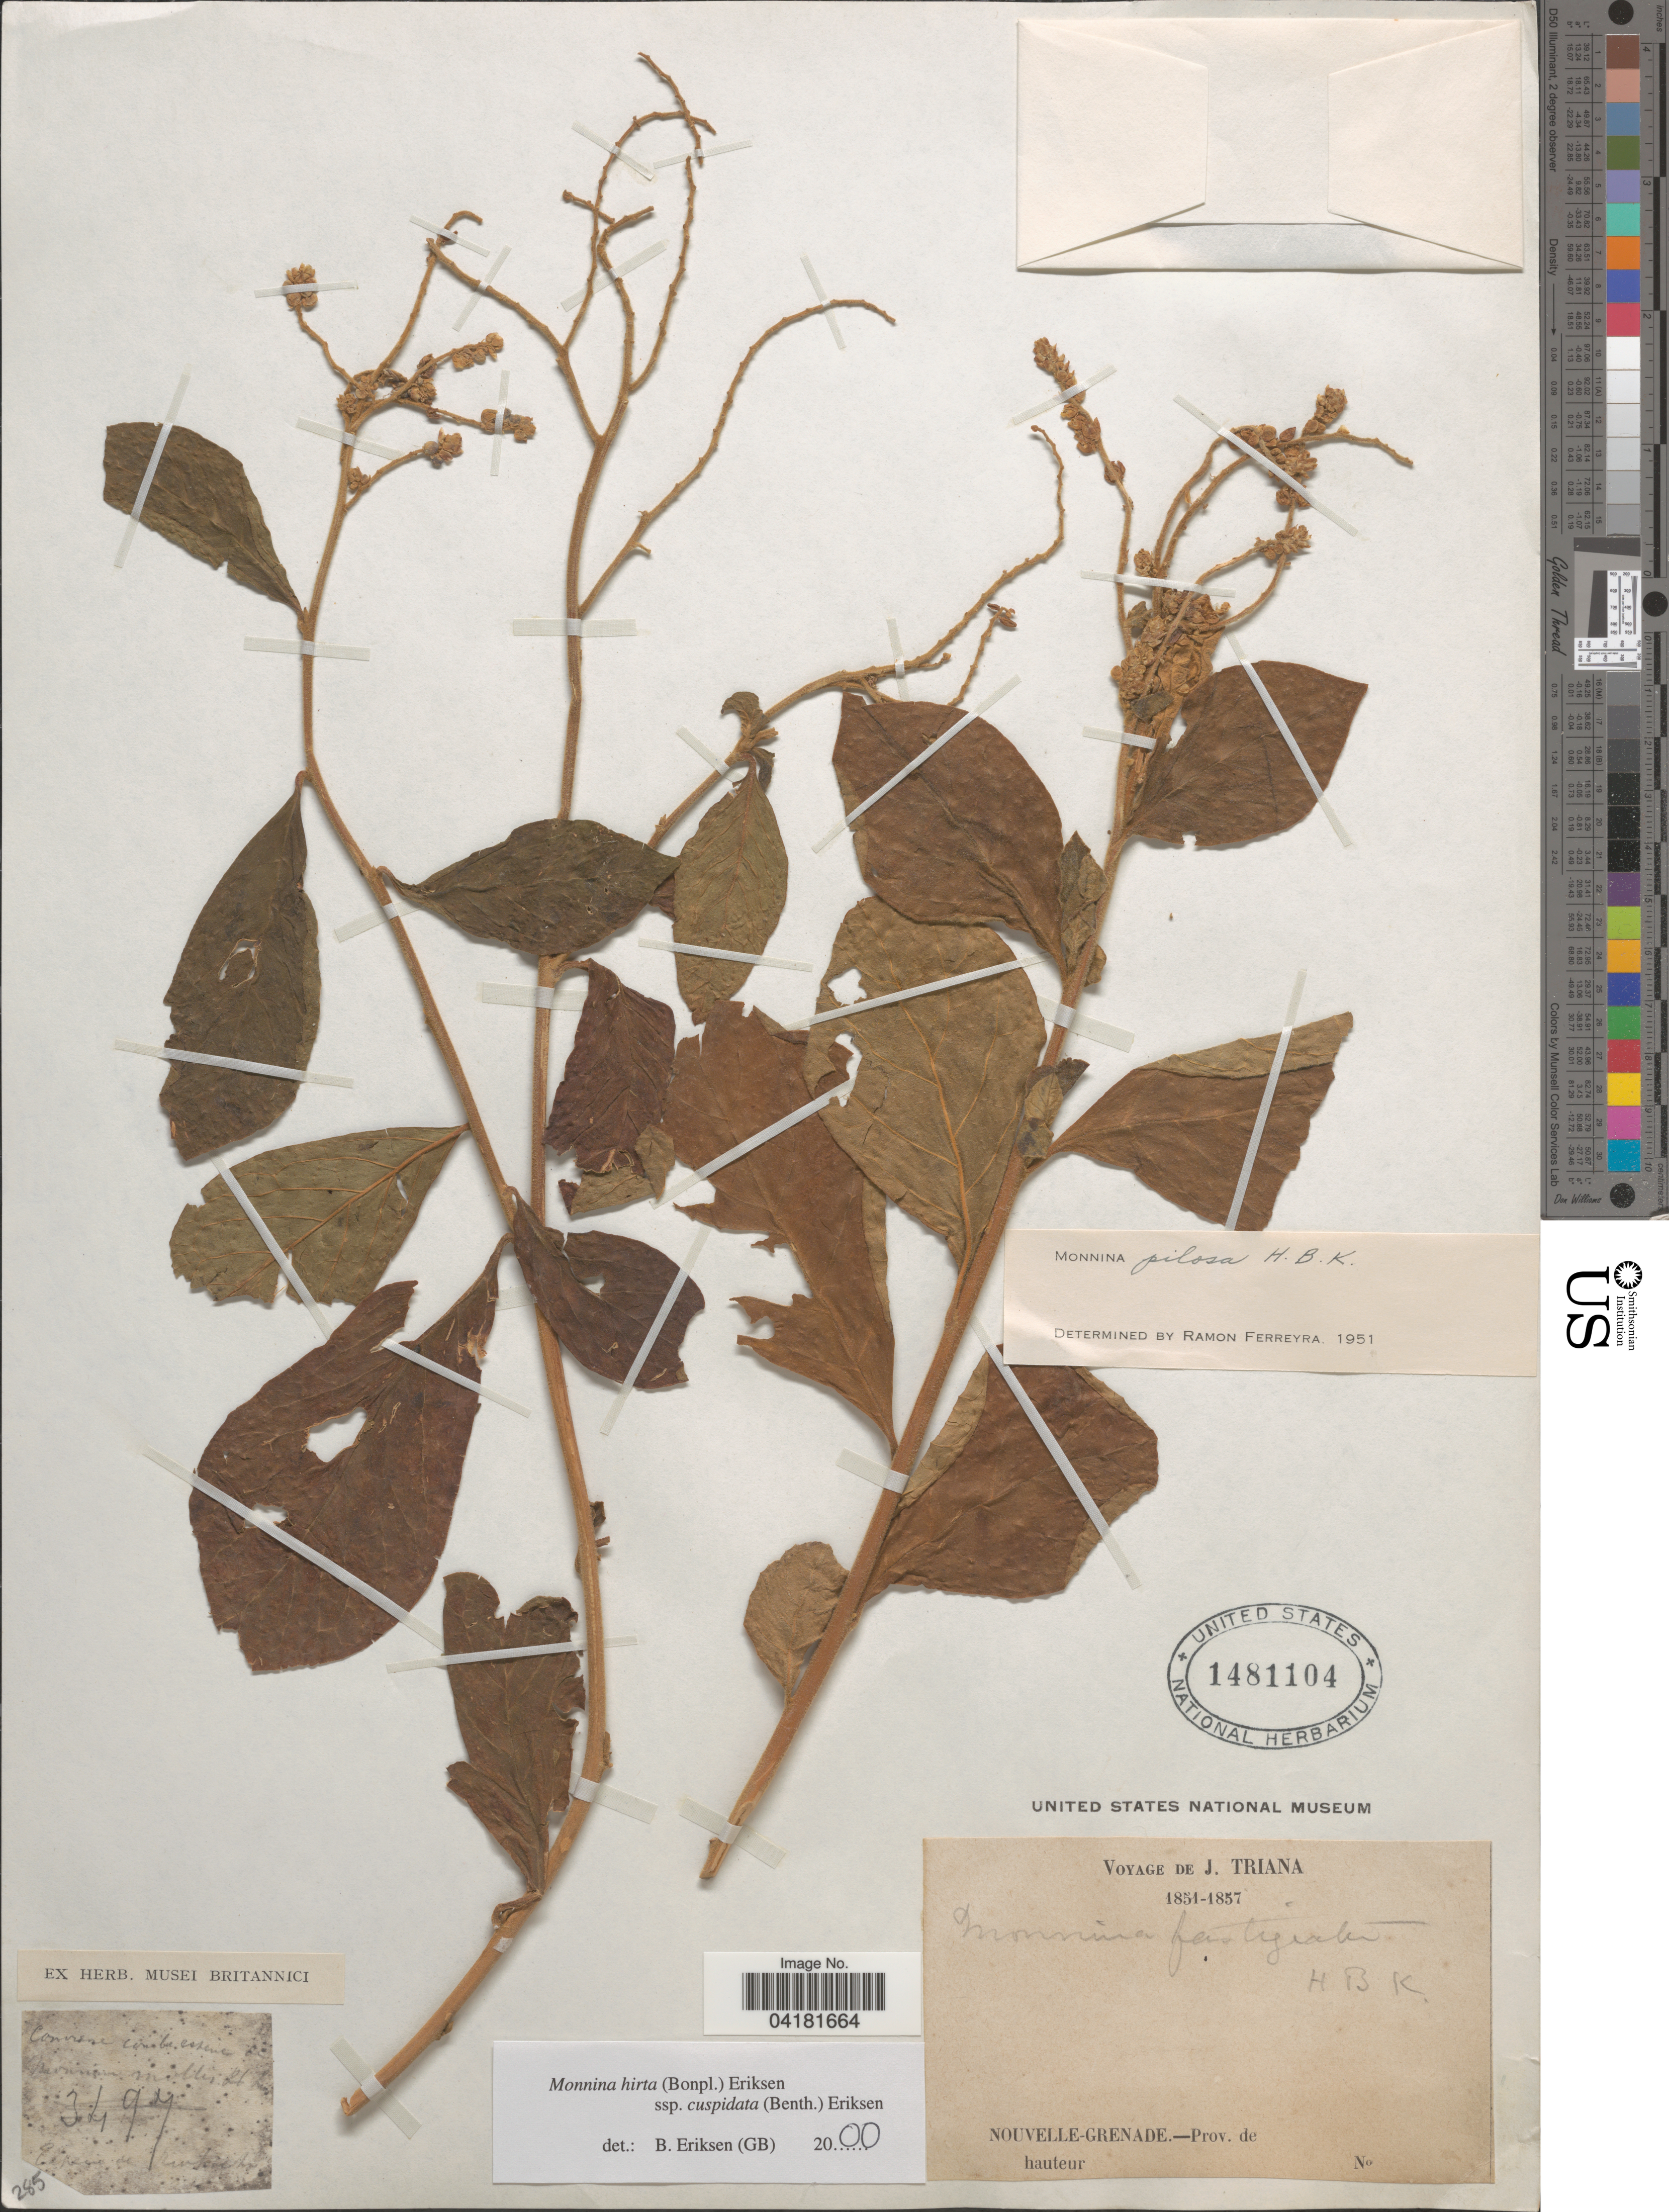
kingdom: Plantae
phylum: Tracheophyta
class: Magnoliopsida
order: Fabales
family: Polygalaceae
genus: Monnina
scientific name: Monnina hirta subsp. cuspidata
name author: (Benth.) B. Eriksen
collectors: J. Triana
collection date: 1851/1857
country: Colombia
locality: Nouvelle-Grenade.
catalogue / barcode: US 1481104